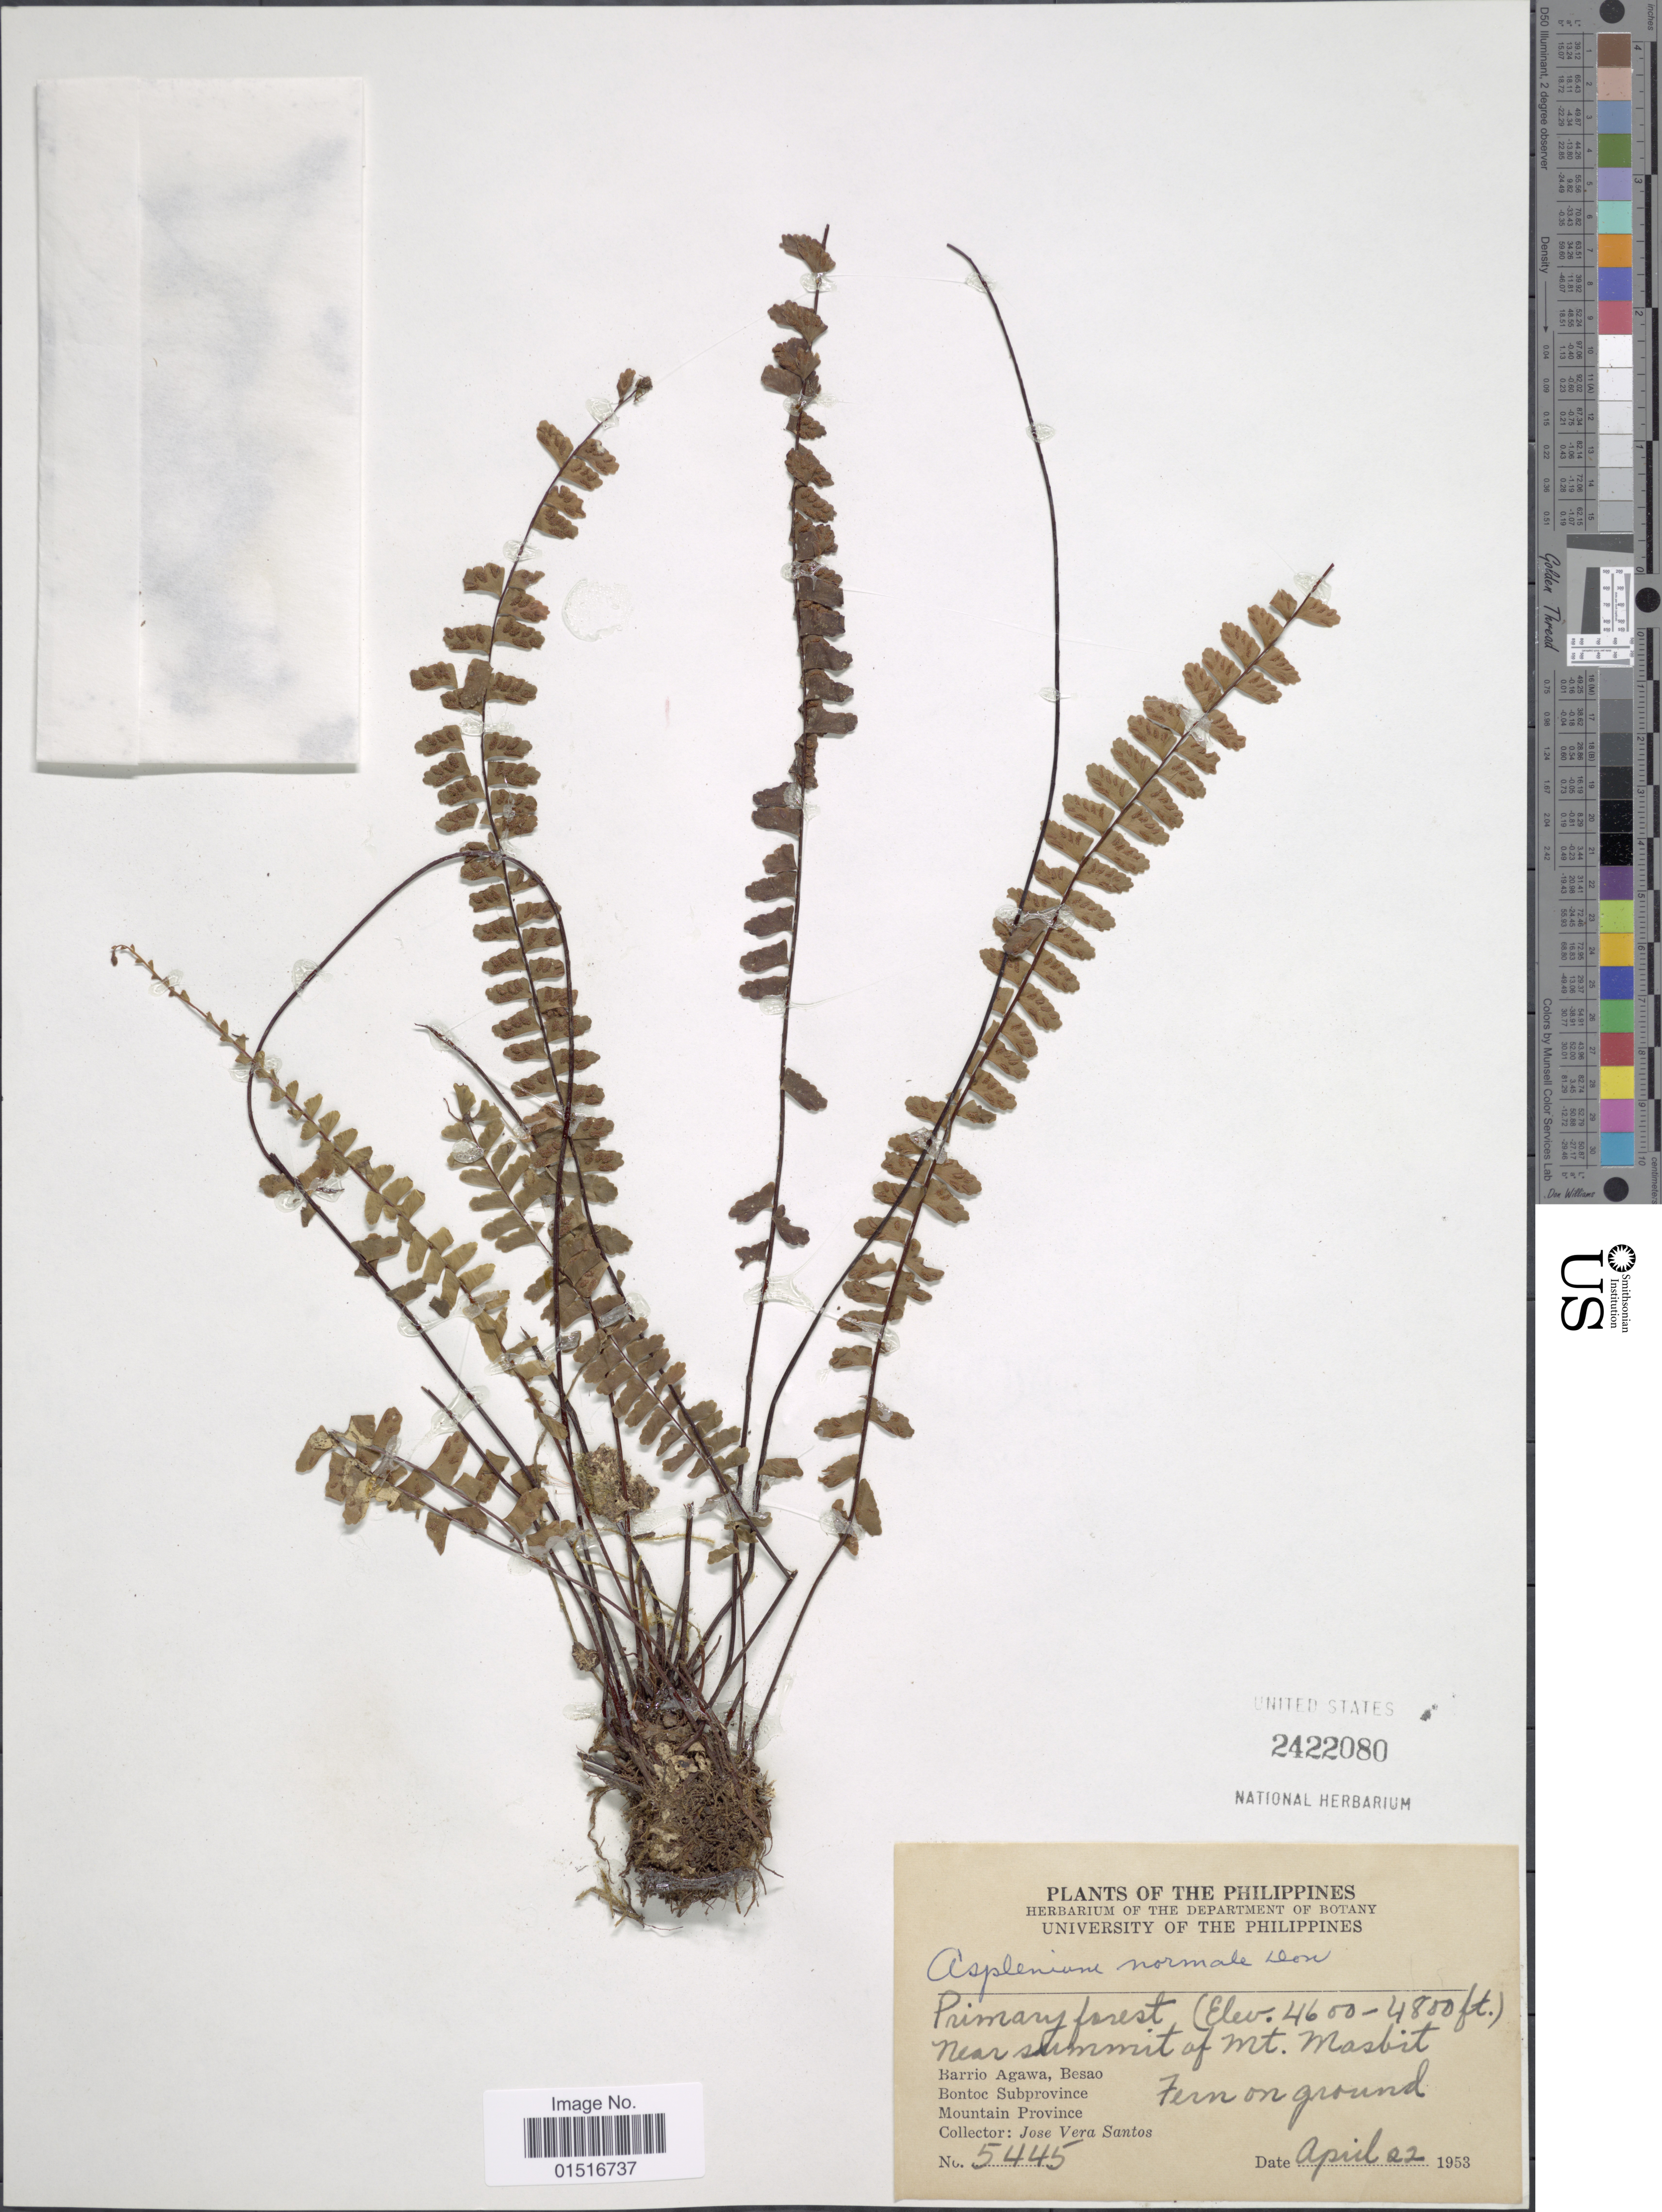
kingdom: Plantae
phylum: Tracheophyta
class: Polypodiopsida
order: Polypodiales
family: Aspleniaceae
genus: Asplenium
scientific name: Asplenium normale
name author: D. Don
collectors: J. Vera Santos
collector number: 5445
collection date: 1953-04-22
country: Philippines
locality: Primary forest. Near summit of Mt. Masbit. barrio Agawa, Besao. Bontoc Subprovince. Mountain Province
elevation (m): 1402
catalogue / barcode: US 2422080